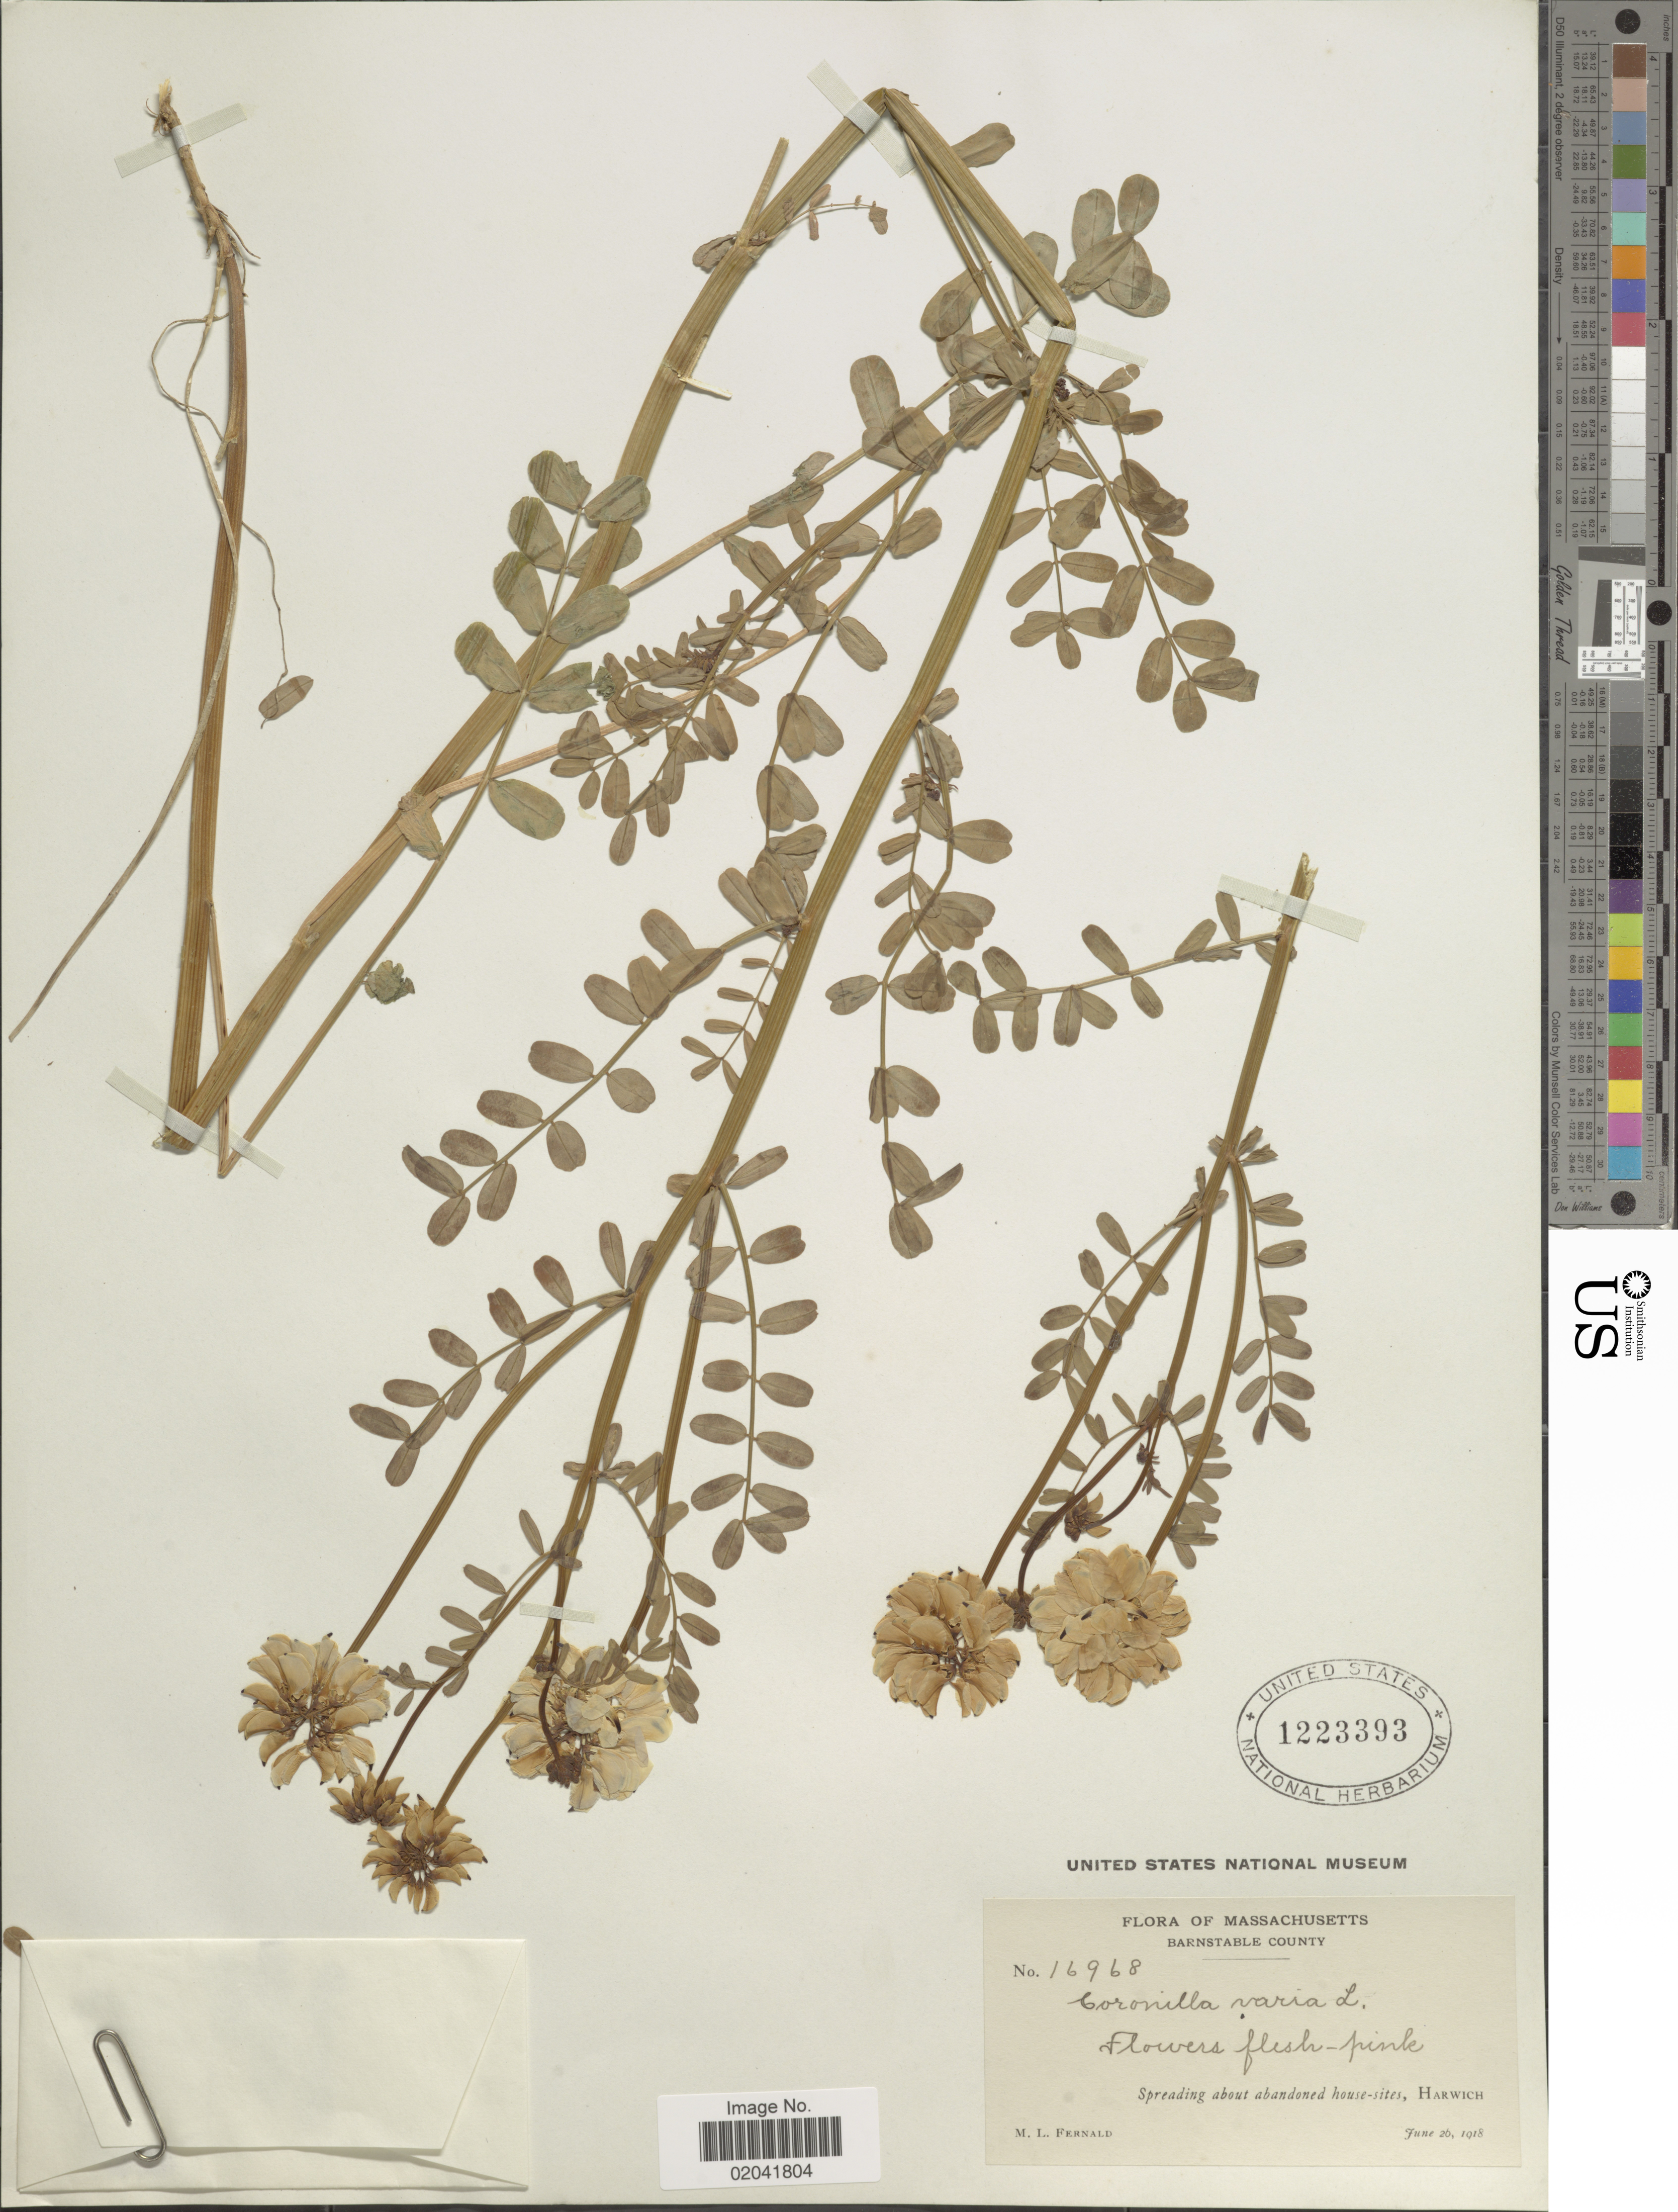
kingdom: Plantae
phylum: Tracheophyta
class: Magnoliopsida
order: Fabales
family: Fabaceae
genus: Coronilla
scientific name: Coronilla varia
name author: L.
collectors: M. L. Fernald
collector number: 16968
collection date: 1918-06-26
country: United States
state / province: Massachusetts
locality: Barnstable County, Spreading about abandoned house-sites, Harwich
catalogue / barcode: US 1223393